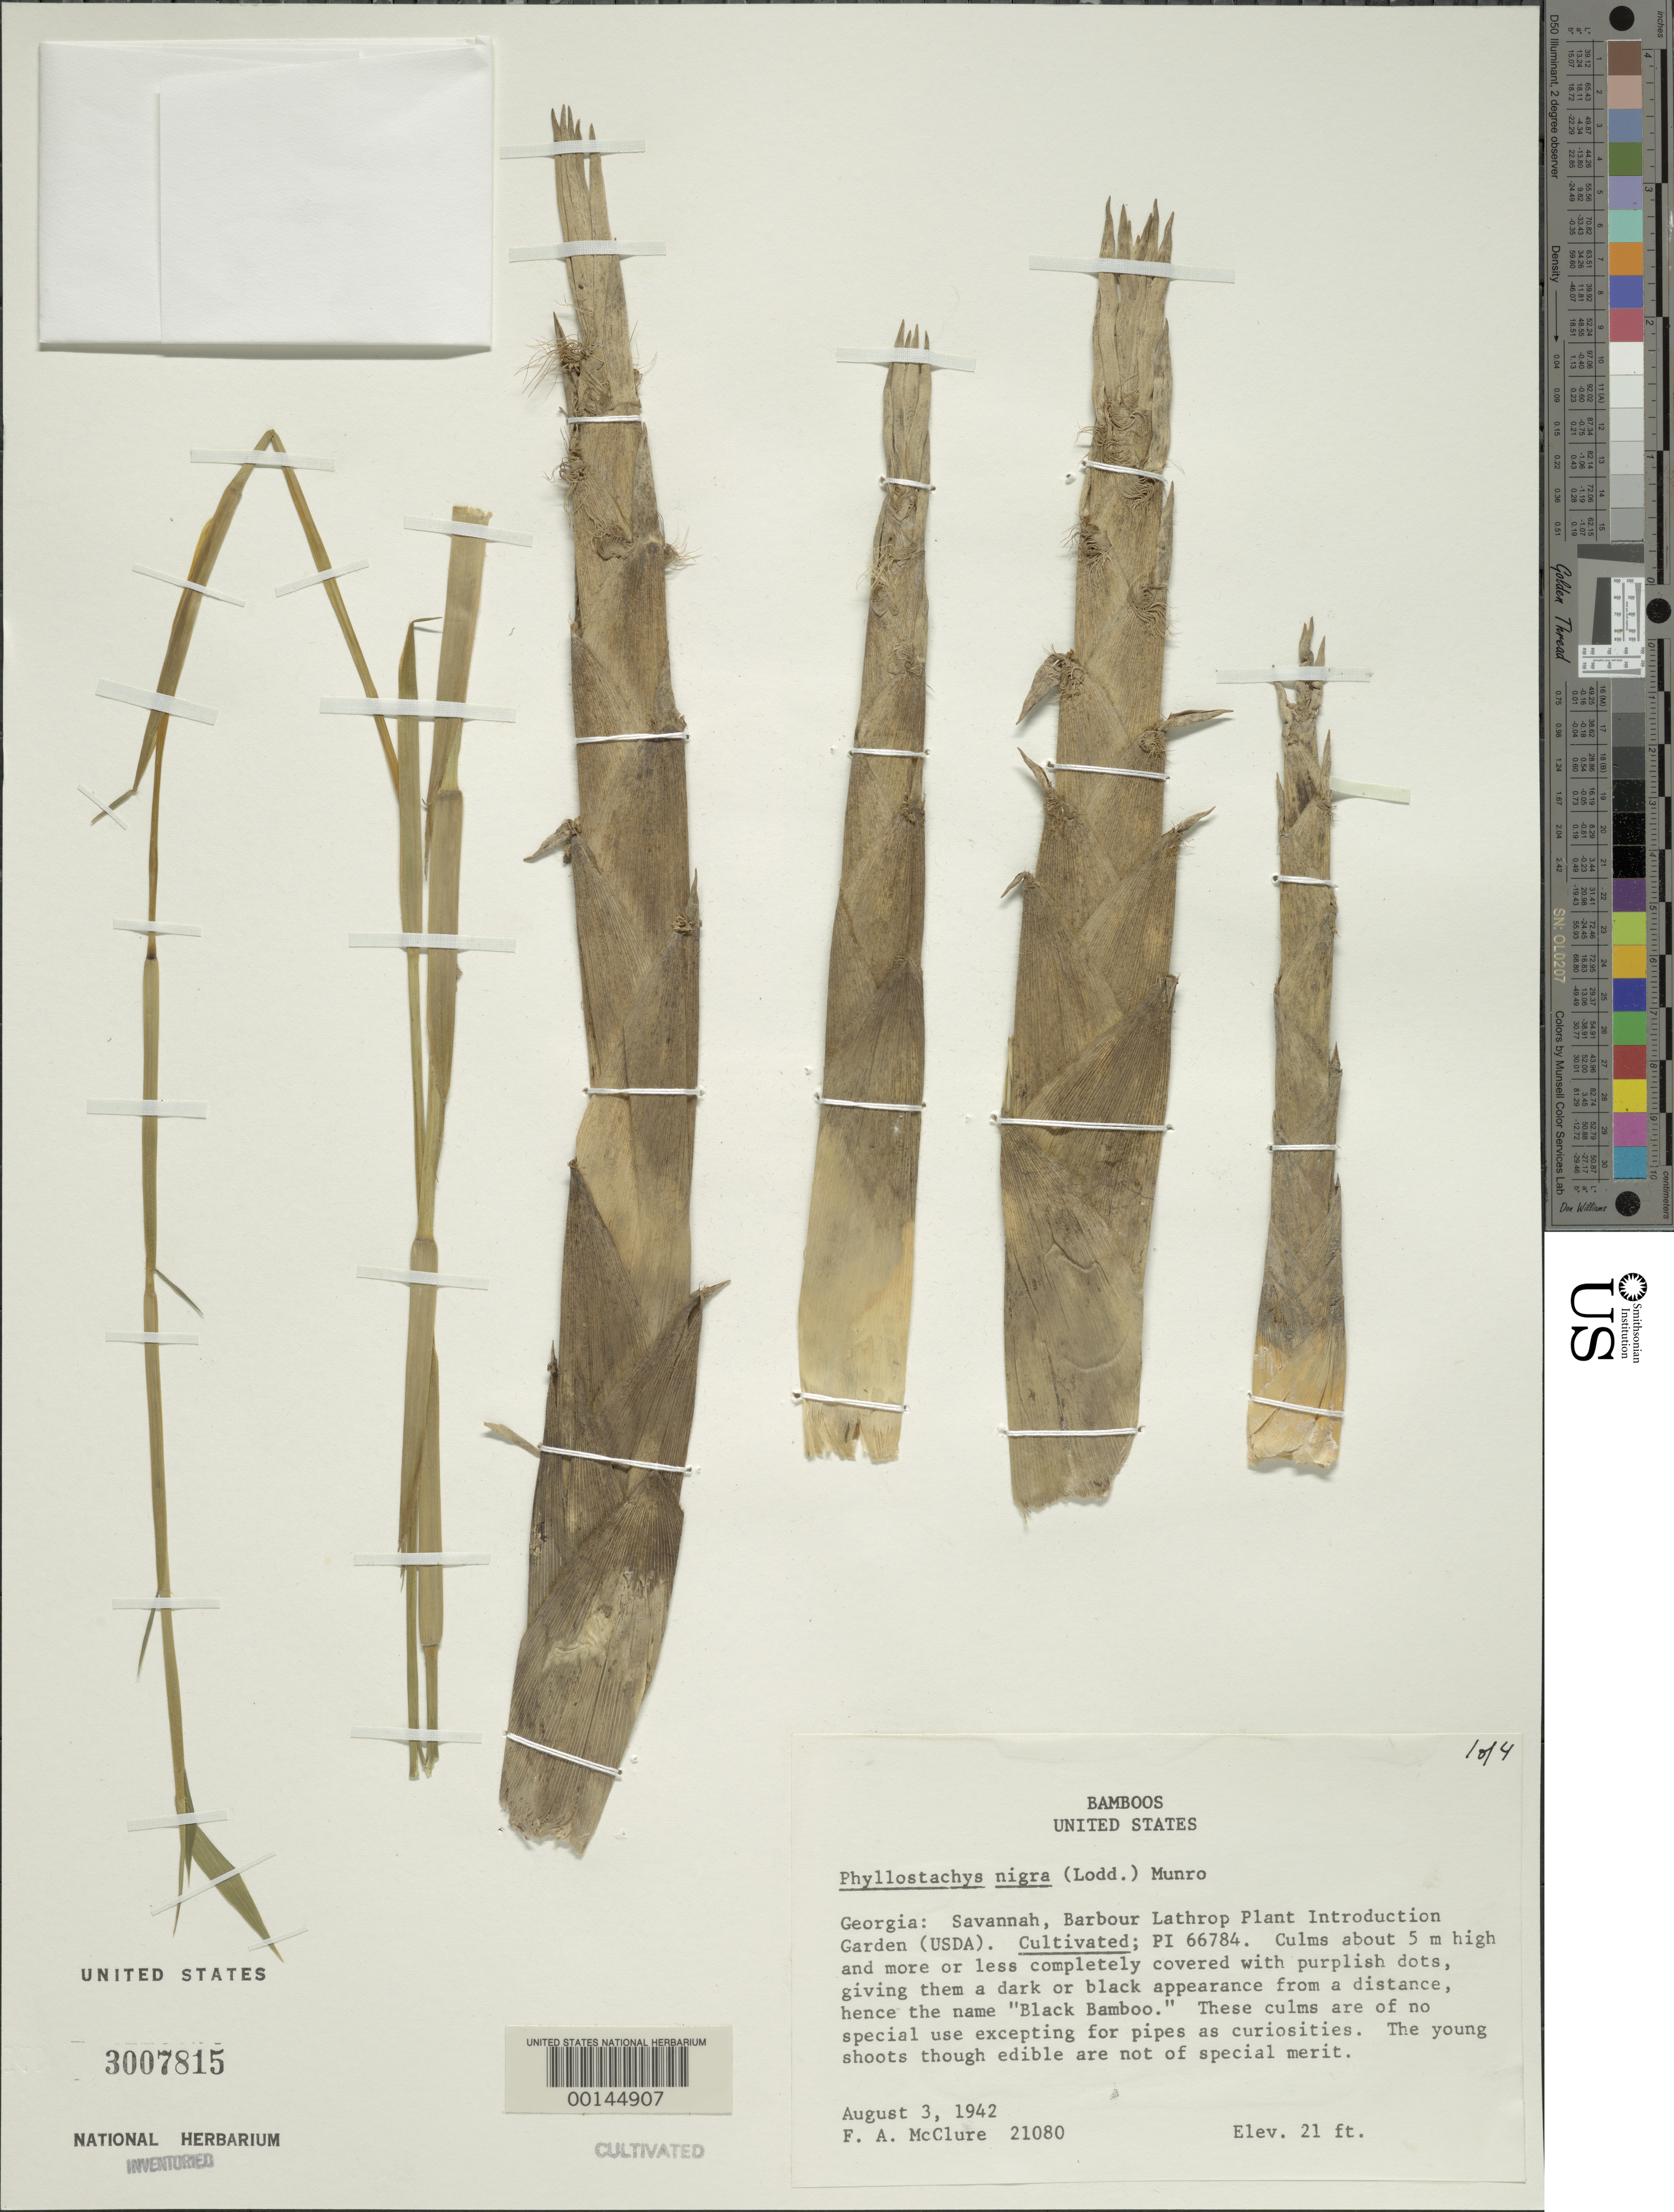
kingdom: Plantae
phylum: Tracheophyta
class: Liliopsida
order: Poales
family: Poaceae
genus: Phyllostachys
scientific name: Phyllostachys nigra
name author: (Lodd. ex Lindl.) Munro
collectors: F. A. McClure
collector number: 21080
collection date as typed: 03 Aug 1942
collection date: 1942-08-03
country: United States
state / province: Georgia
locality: Savannah, barbour lathrop p.i. garden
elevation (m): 6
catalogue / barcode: US 3007815